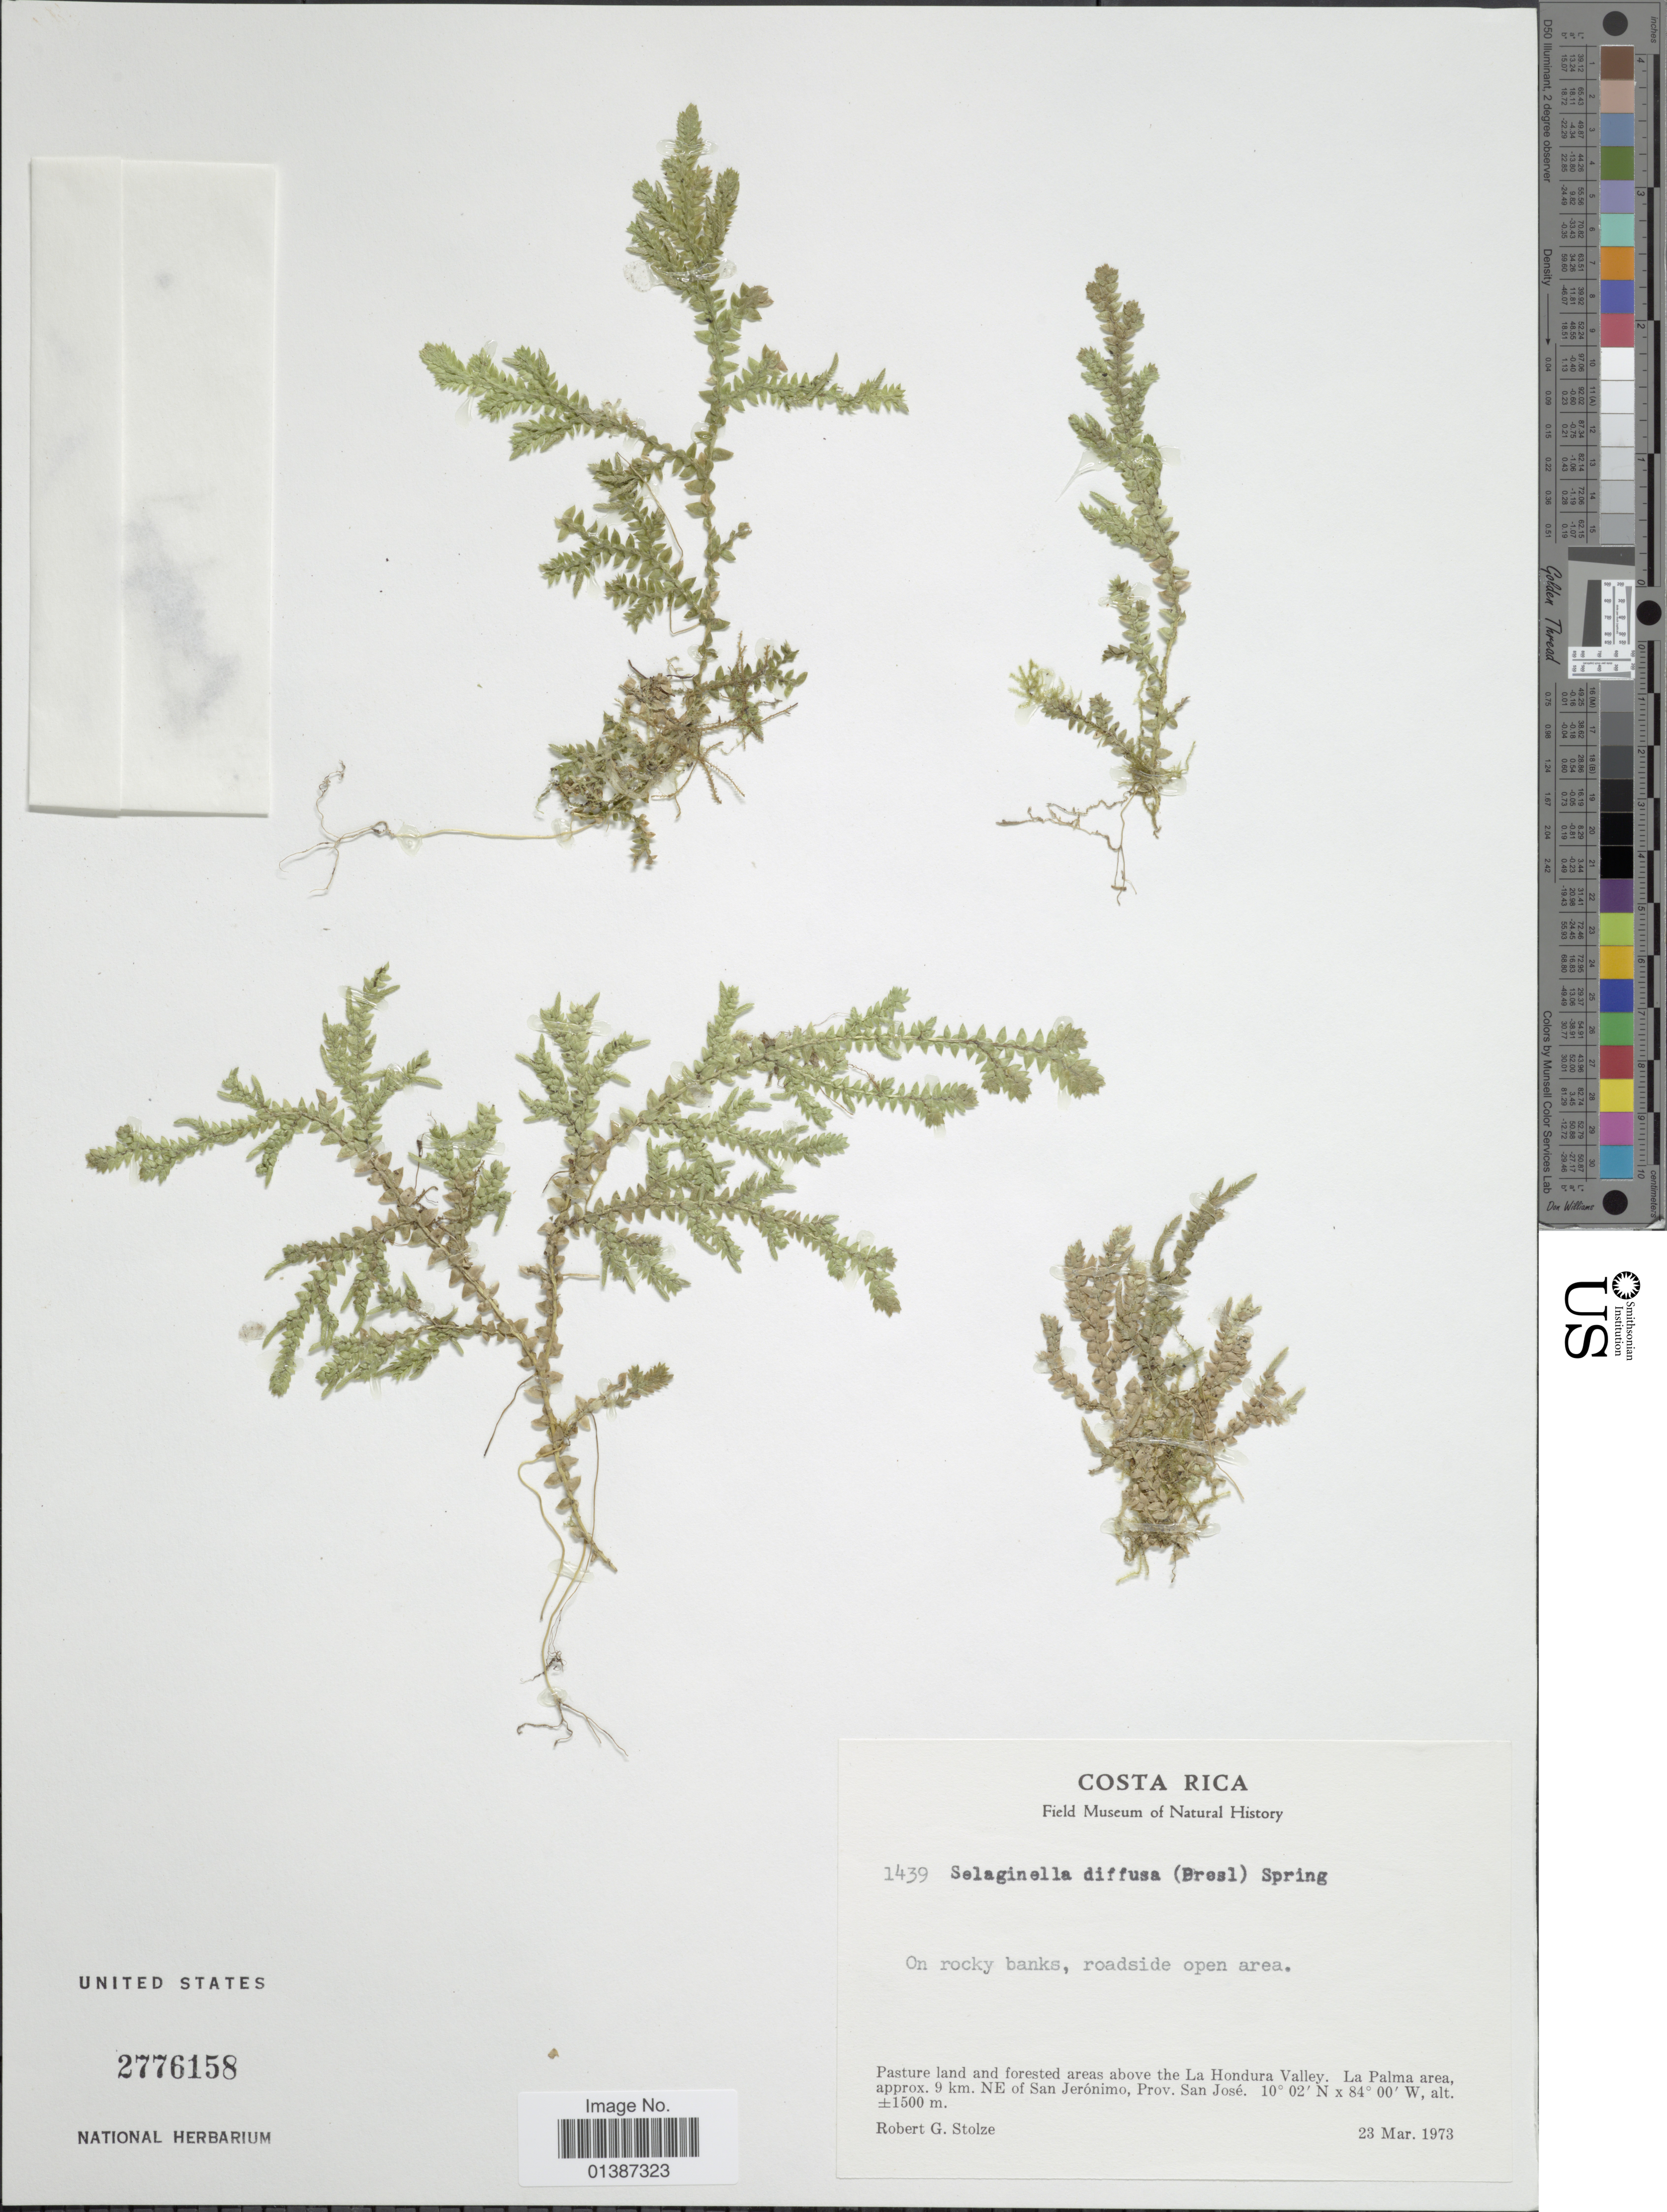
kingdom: Plantae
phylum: Tracheophyta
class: Lycopodiopsida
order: Selaginellales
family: Selaginellaceae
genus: Selaginella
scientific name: Selaginella diffusa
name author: (C. Presl) Spring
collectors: R. G. Stolze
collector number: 1439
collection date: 1973-03-23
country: Costa Rica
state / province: San José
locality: Pasture land and forested areas above the La Hindura Valley. La Palma area, approx. 9 km NE of San Jerónimo, Prov. San José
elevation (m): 1500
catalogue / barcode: US 2776158